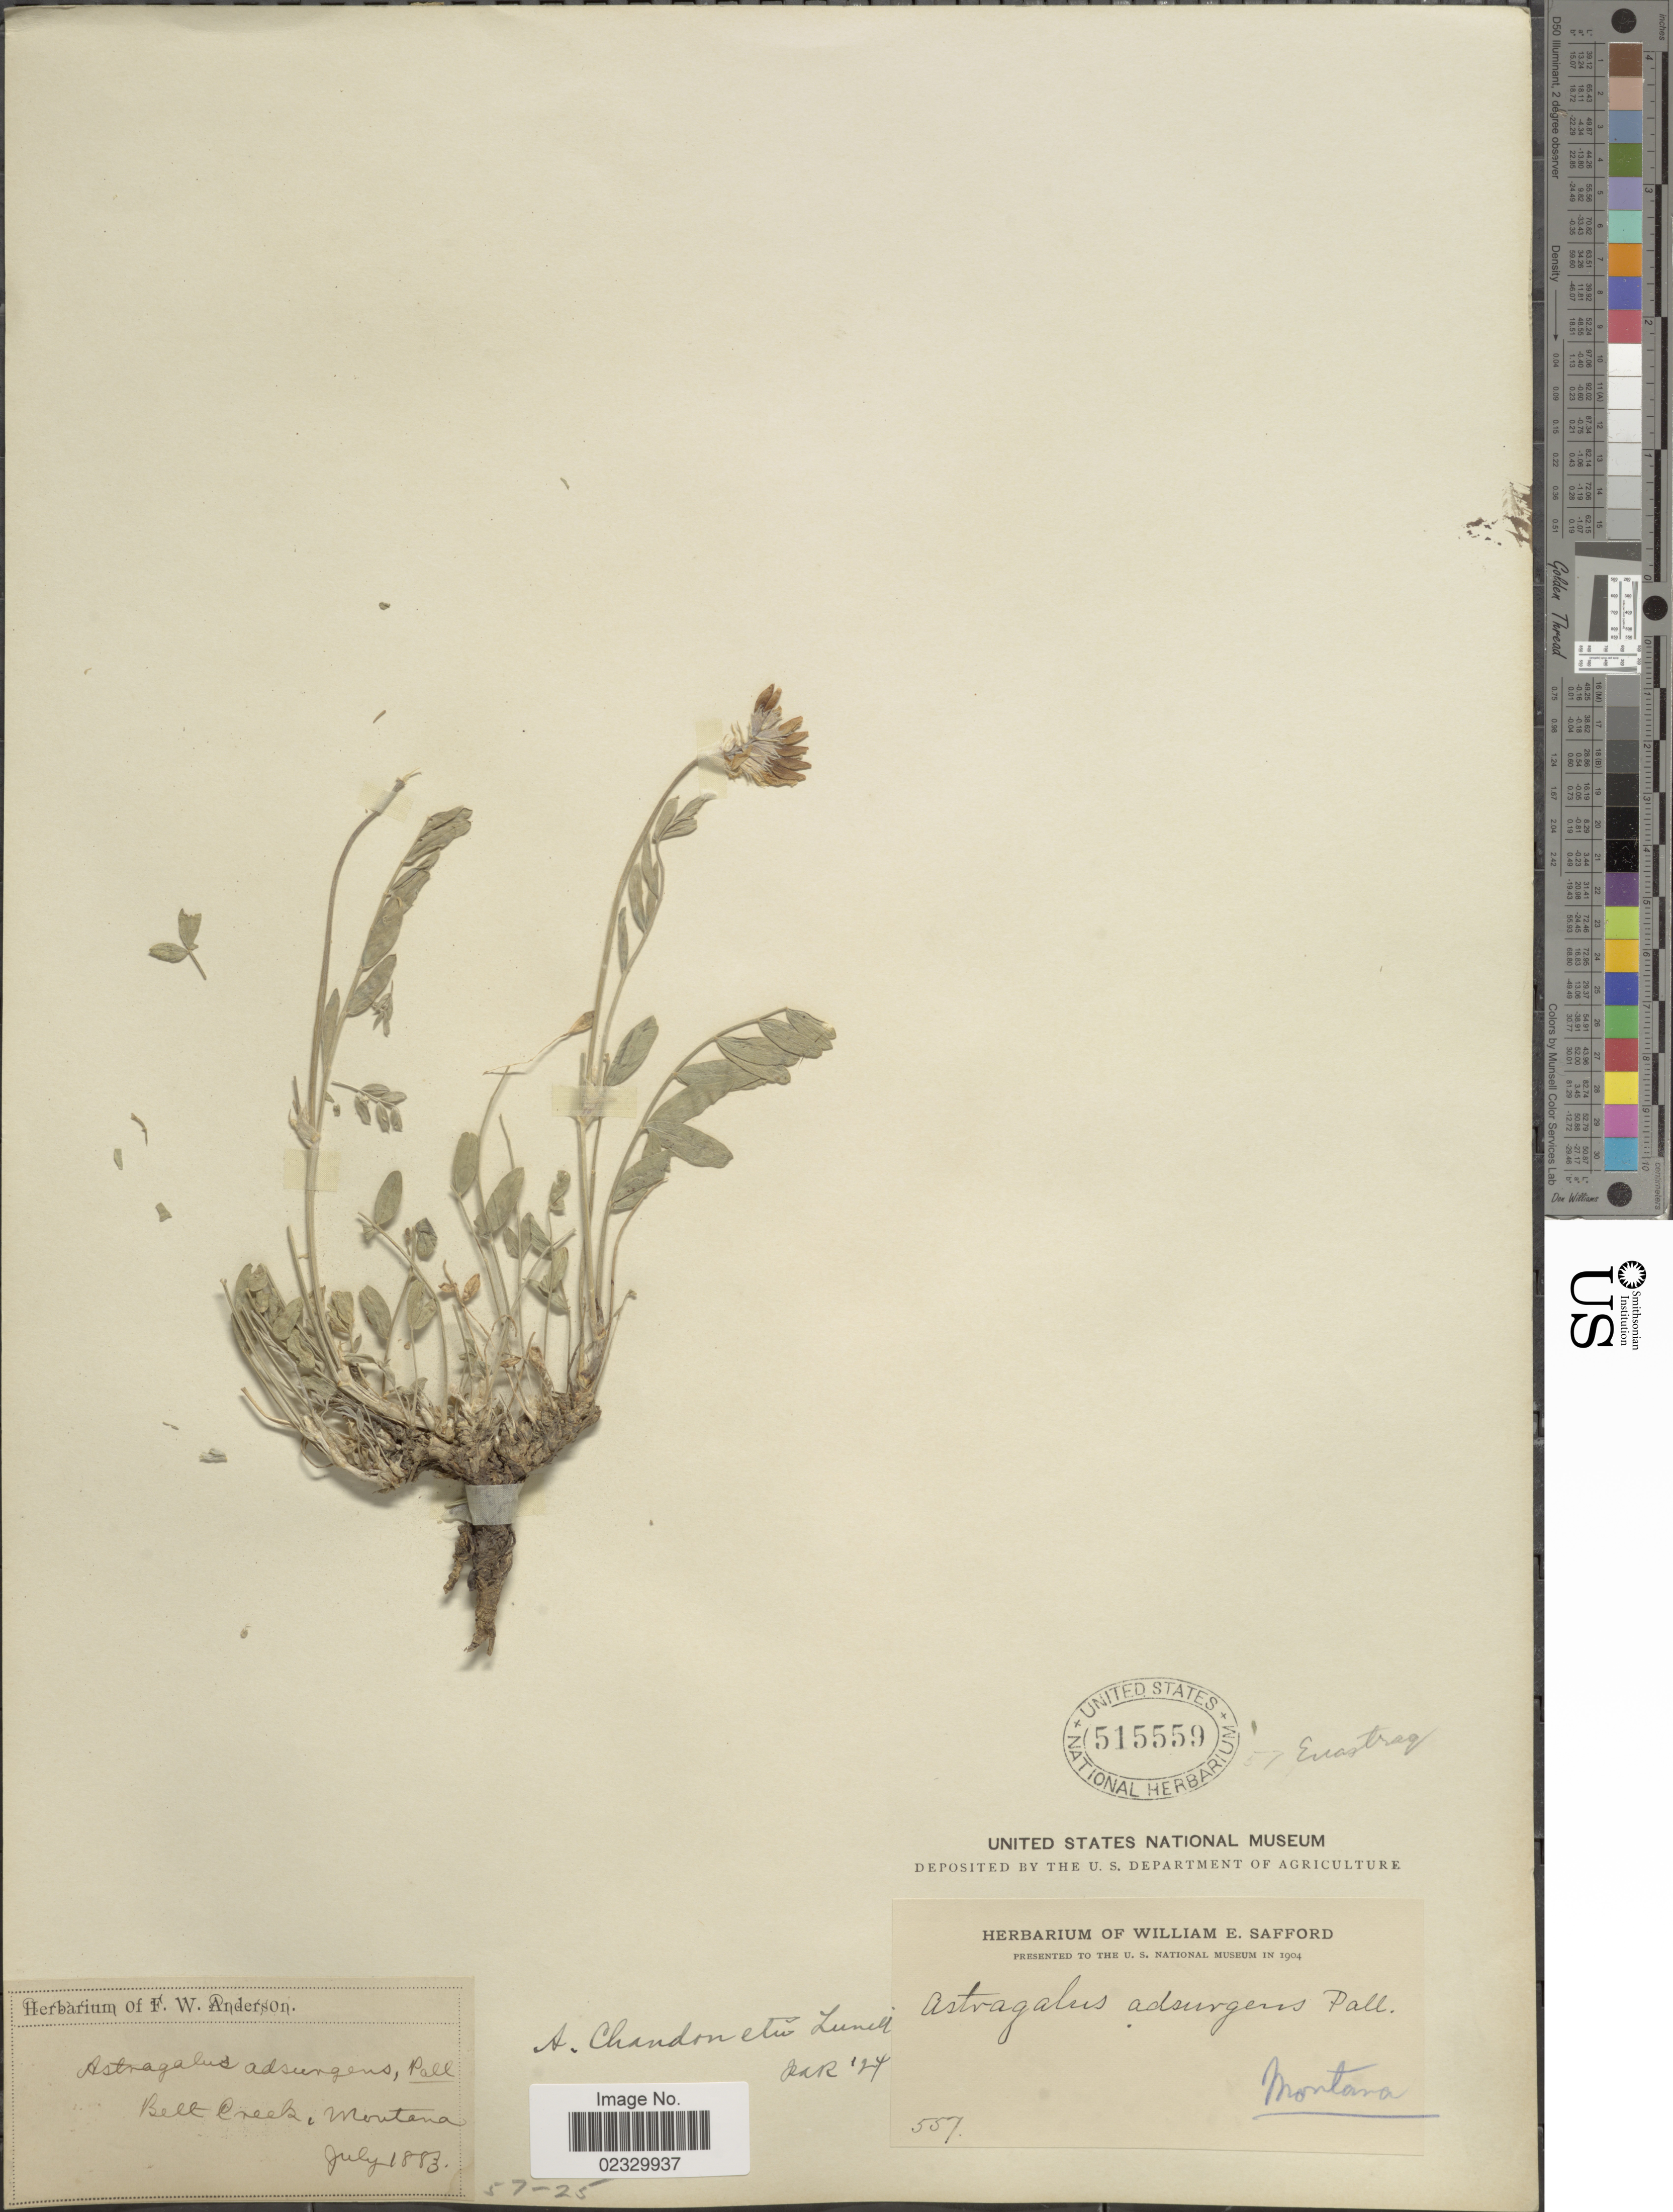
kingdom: Plantae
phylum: Tracheophyta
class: Magnoliopsida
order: Fabales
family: Fabaceae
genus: Astragalus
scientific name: Astragalus chandonnetii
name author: Lunell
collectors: ex herb. W. E. Safford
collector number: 557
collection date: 1883-07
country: United States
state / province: Montana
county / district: Cascade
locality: Belt Creek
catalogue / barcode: US 515559